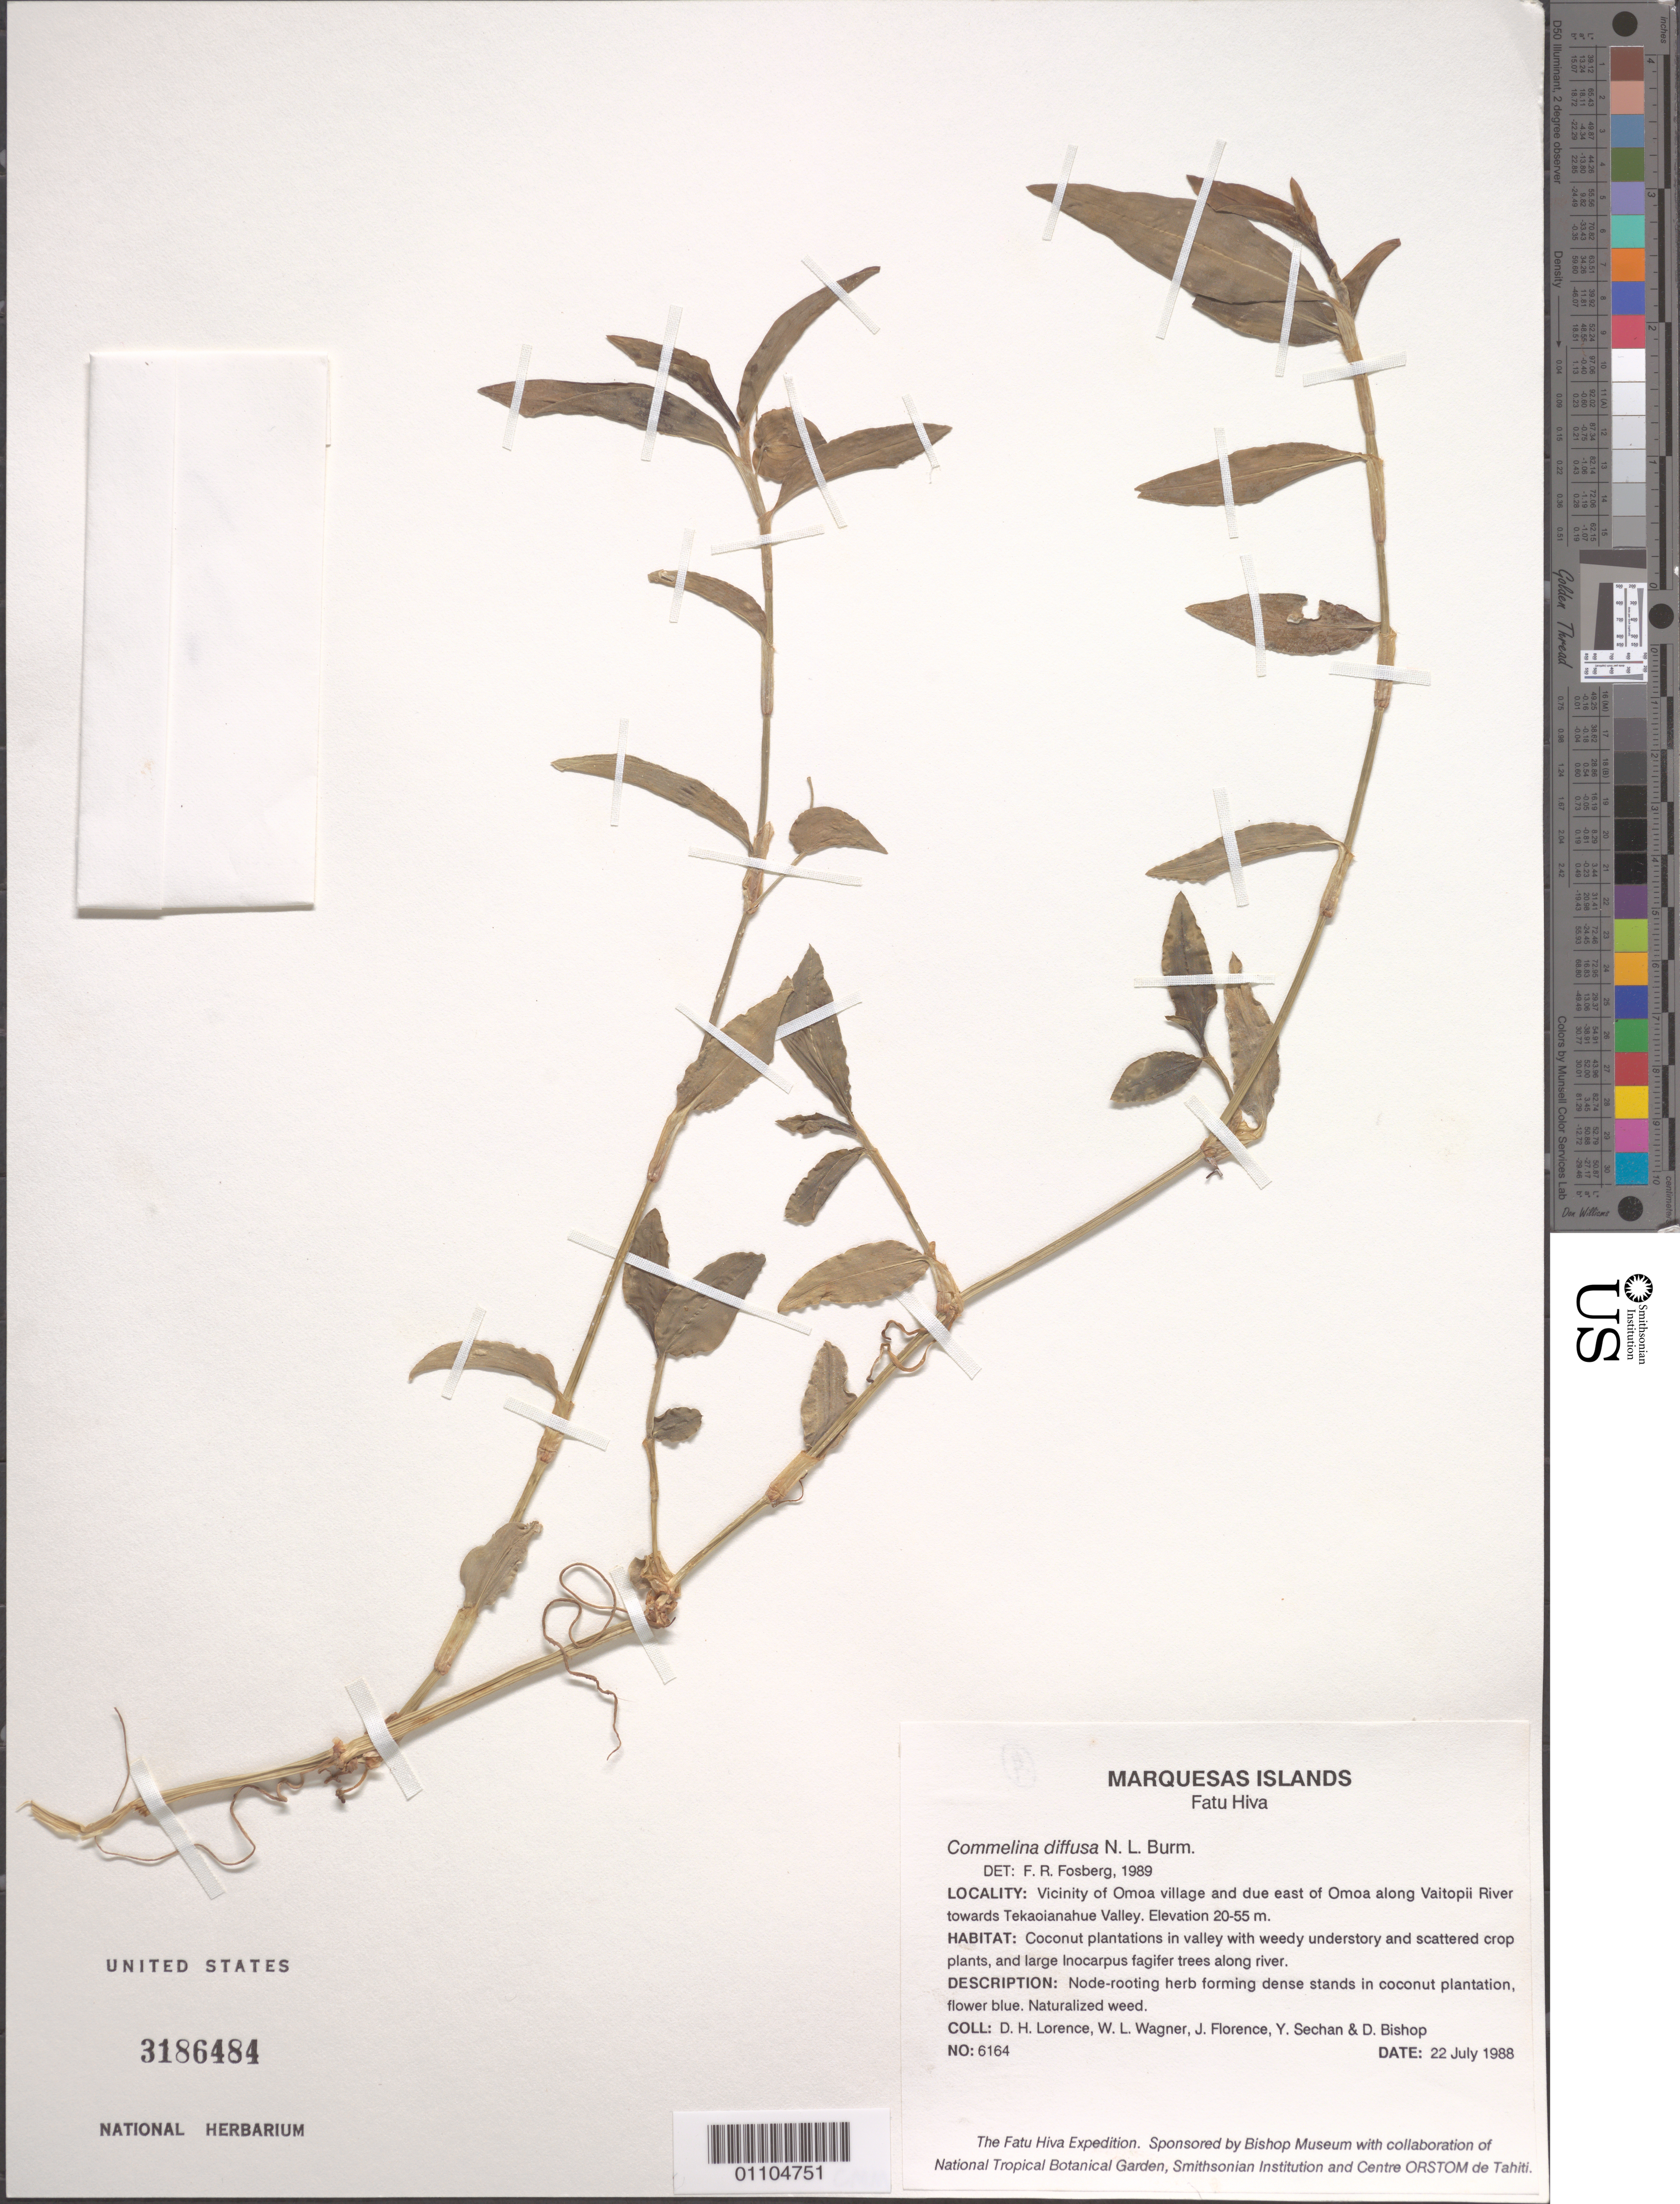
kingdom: Plantae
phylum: Tracheophyta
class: Liliopsida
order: Commelinales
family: Commelinaceae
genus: Commelina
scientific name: Commelina diffusa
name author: Burm. f.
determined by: Fosberg, F. R.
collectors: D. Lorence, W. L. Wagner, J. Florence, Y. Sechan & D. Bishop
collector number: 6164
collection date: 1988-07-22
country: French Polynesia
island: Fatu Hiva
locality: Vicinity of 'Omo'a village and due E of 'Omo'a along Vaitopii River towards Tekaoianahue Valley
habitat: Coconut plantations in valley with weedy understory and scattered crop plants, and large Inocarpus fagifer trees along river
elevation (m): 20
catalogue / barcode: US 3186484